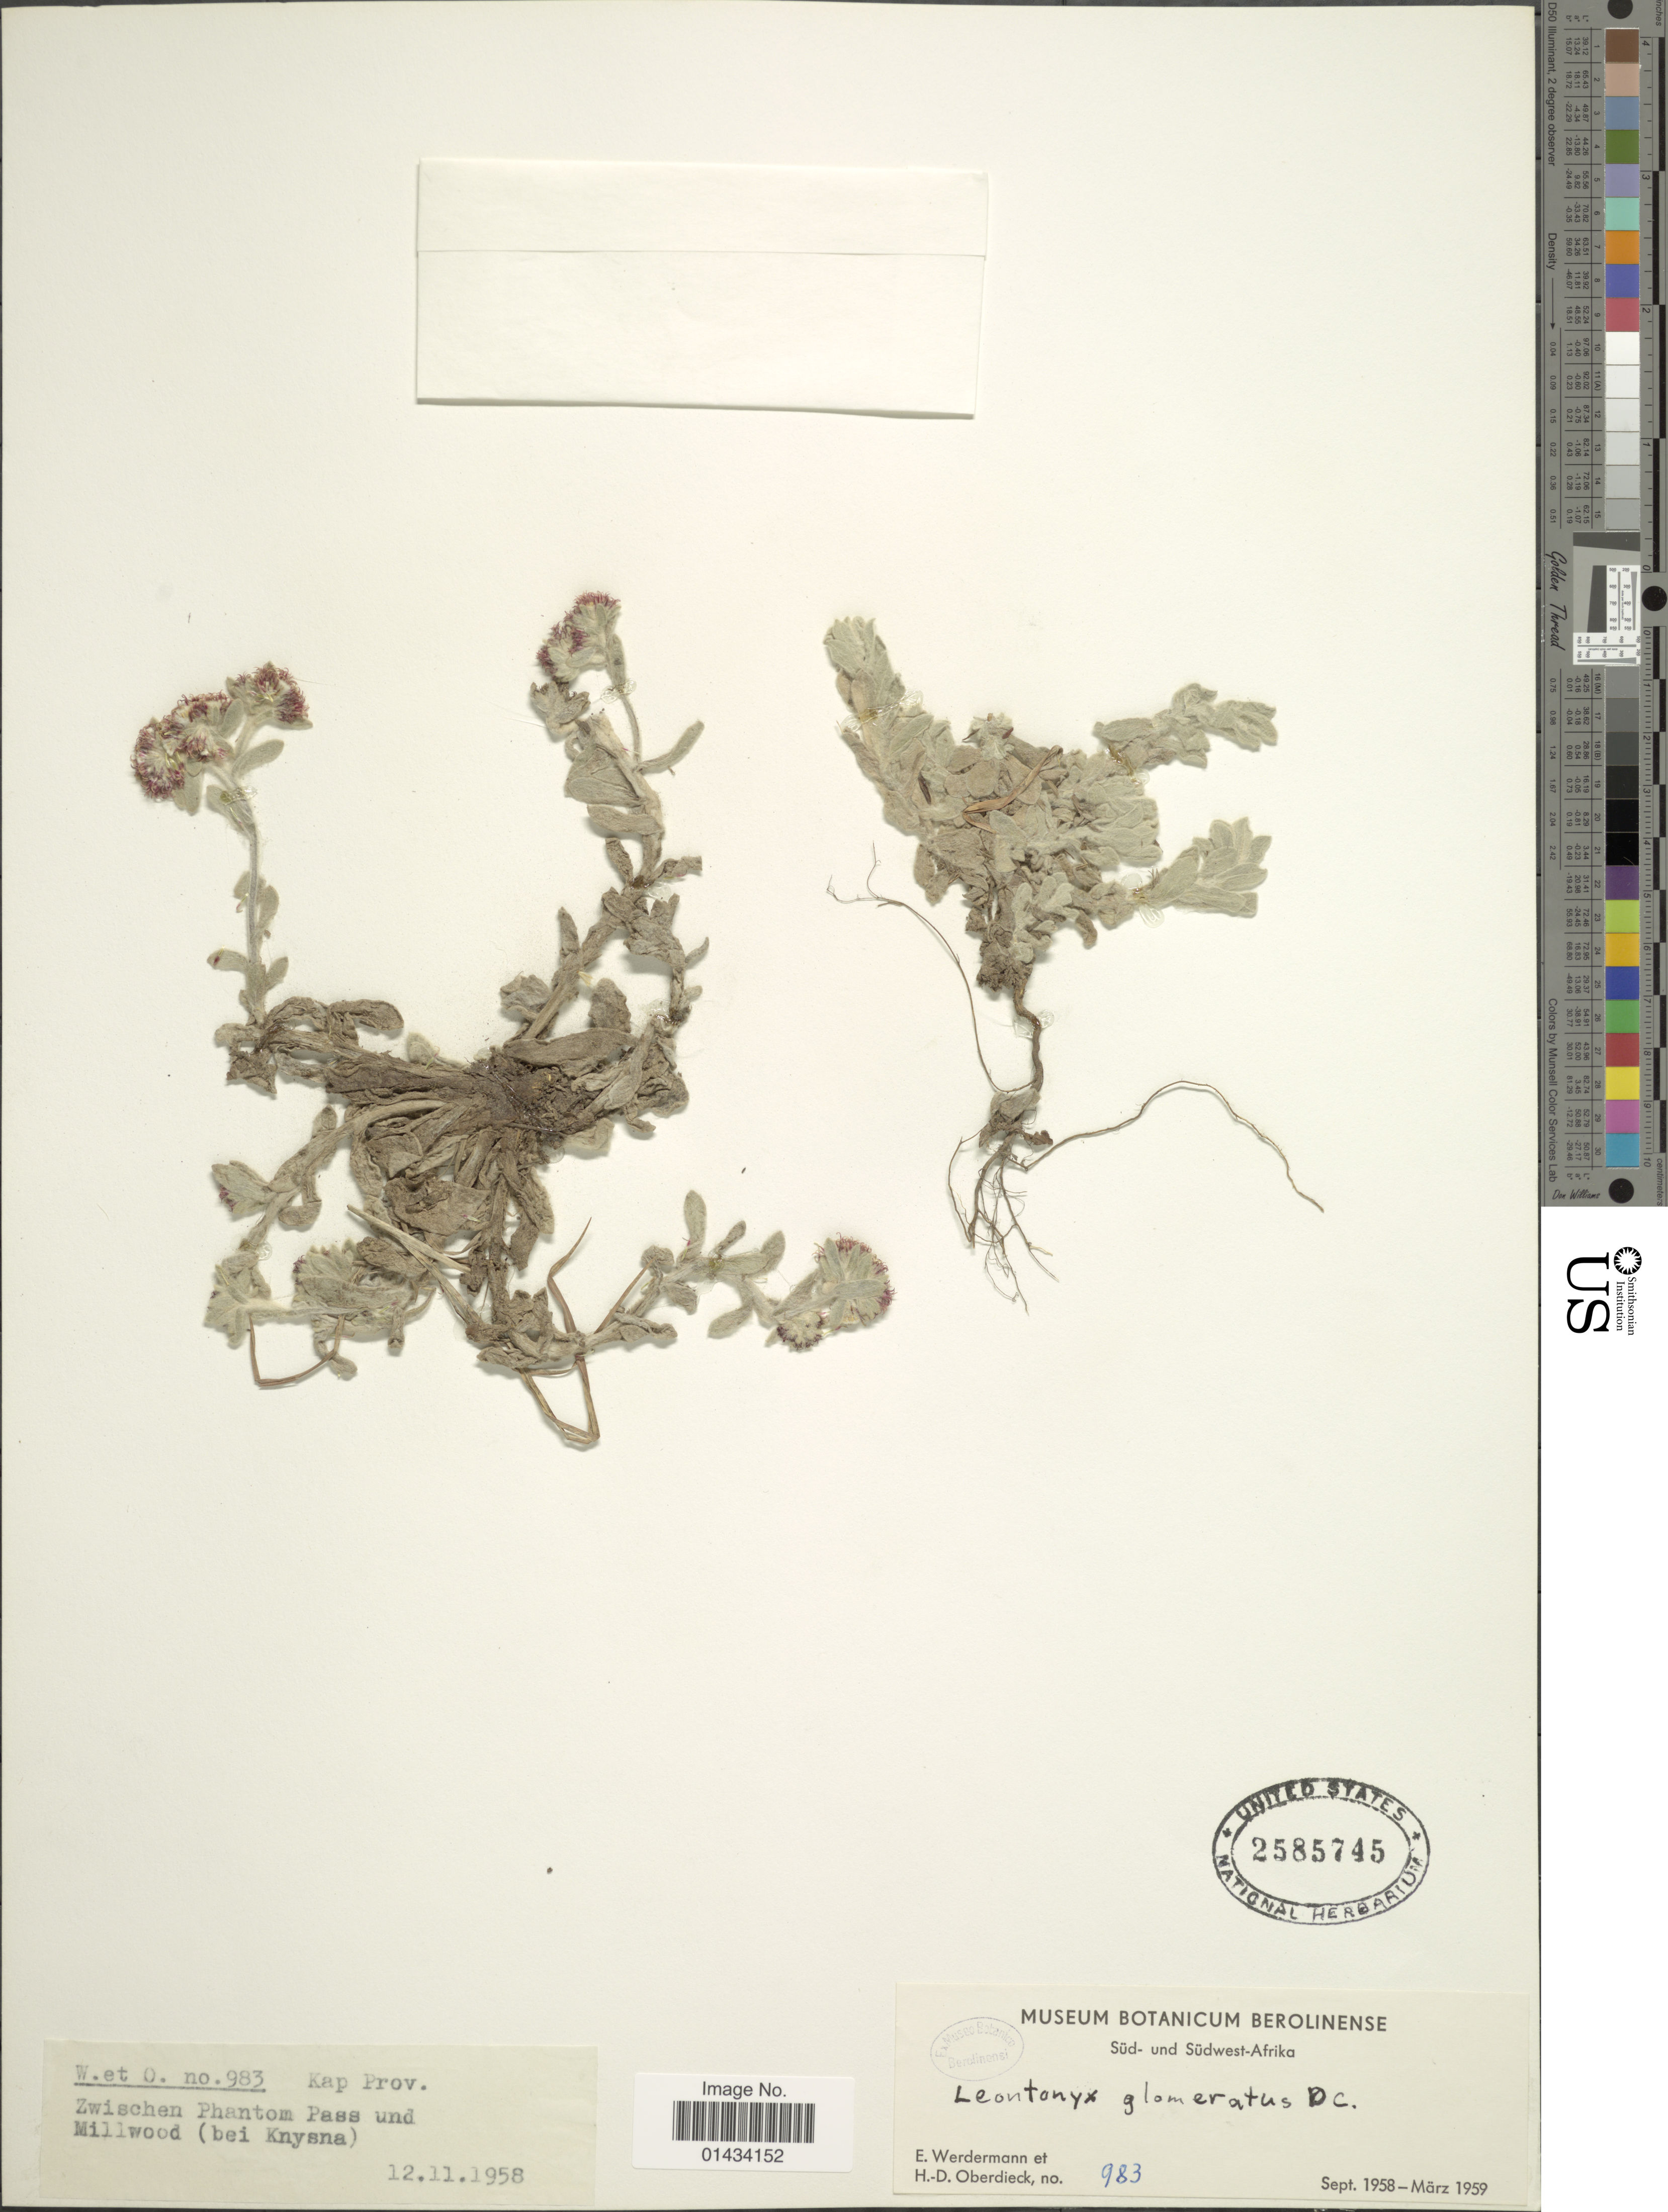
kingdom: Plantae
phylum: Tracheophyta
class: Magnoliopsida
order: Asterales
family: Asteraceae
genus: Leontonyx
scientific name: Leontonyx glomeratus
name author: DC.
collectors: E. Wedermann & H. Oberdieck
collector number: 983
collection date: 1958-11-12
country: South Africa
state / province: Western Cape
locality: Süd- und Südwest Afrika, Zwischen Phantom Pass und Millwood (bei Knysna)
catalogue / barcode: US 2585745